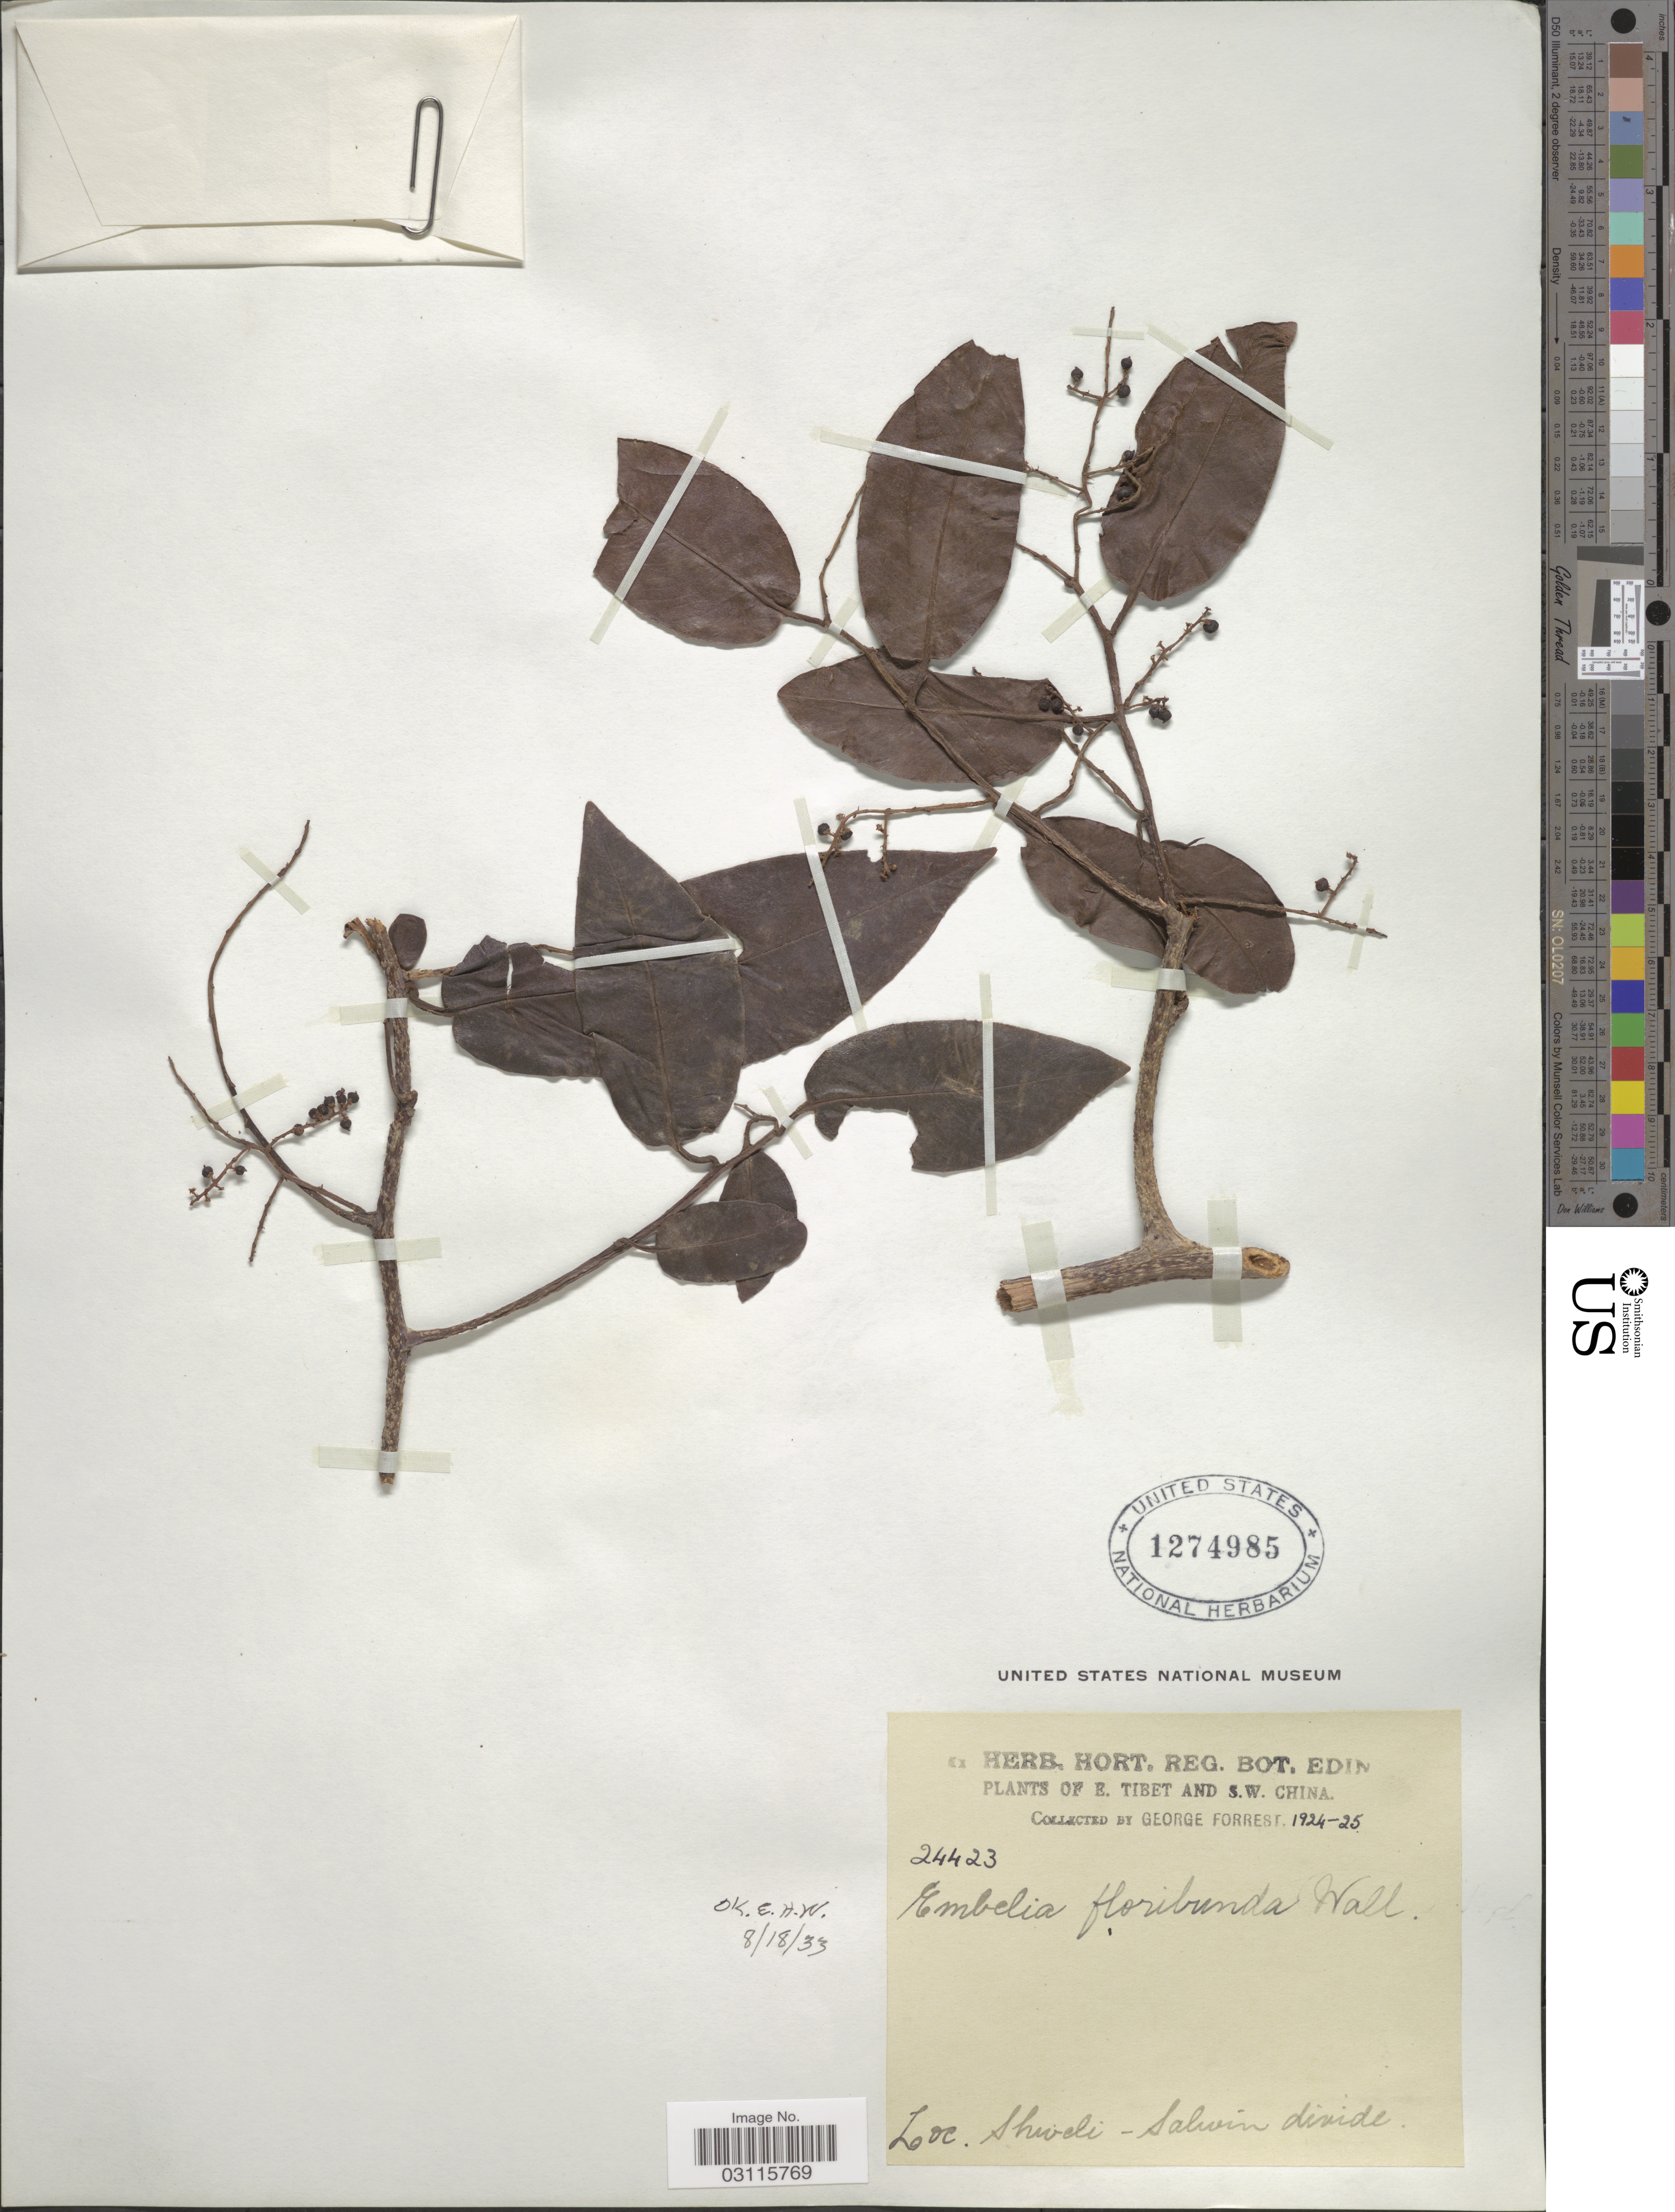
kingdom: Plantae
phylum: Tracheophyta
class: Magnoliopsida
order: Ericales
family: Primulaceae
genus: Embelia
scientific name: Embelia floribunda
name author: Wall.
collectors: G. Forrest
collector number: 24423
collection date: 1924/1925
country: China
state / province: Xizang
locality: E. Tibet and S.W. China. Shweli-Salwin divide.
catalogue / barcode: US 1274985